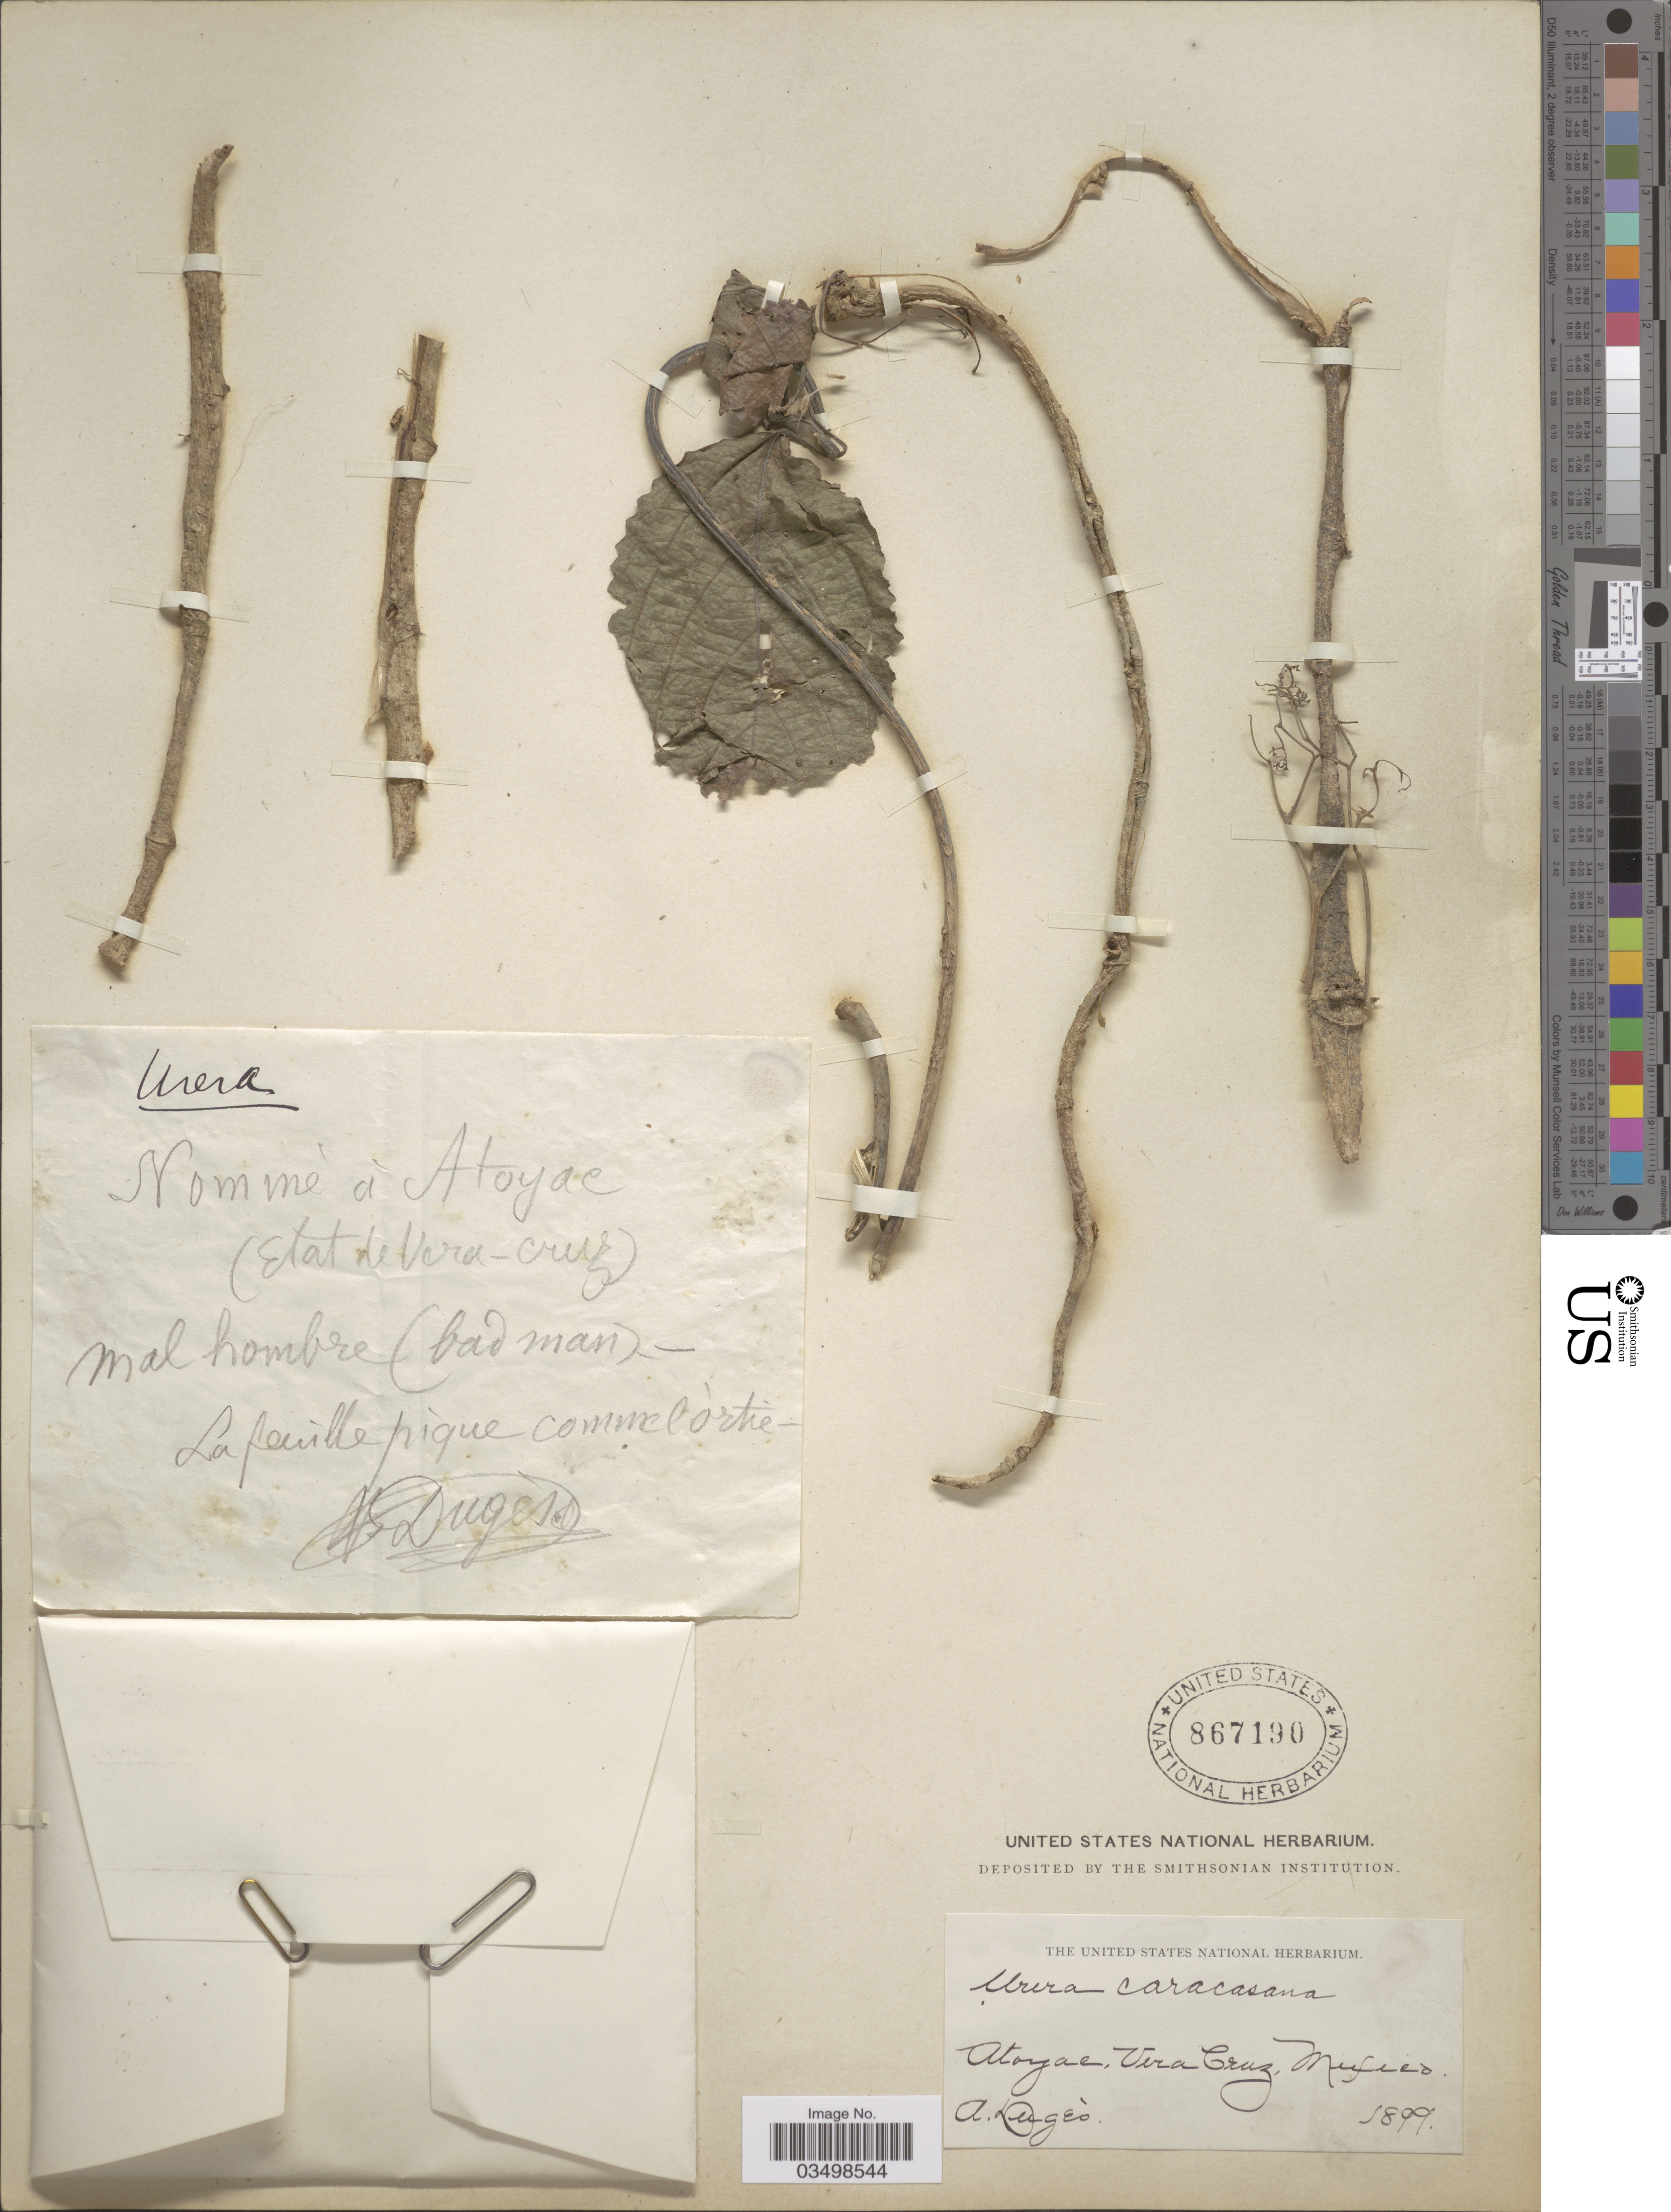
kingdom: Plantae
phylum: Tracheophyta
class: Magnoliopsida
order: Rosales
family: Urticaceae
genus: Urera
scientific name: Urera caracasana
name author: (Jacq.) Gaudich. ex Griseb.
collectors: A. Dugès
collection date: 1899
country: Mexico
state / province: Veracruz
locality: Atoyac, Vera Cruz.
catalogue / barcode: US 867190